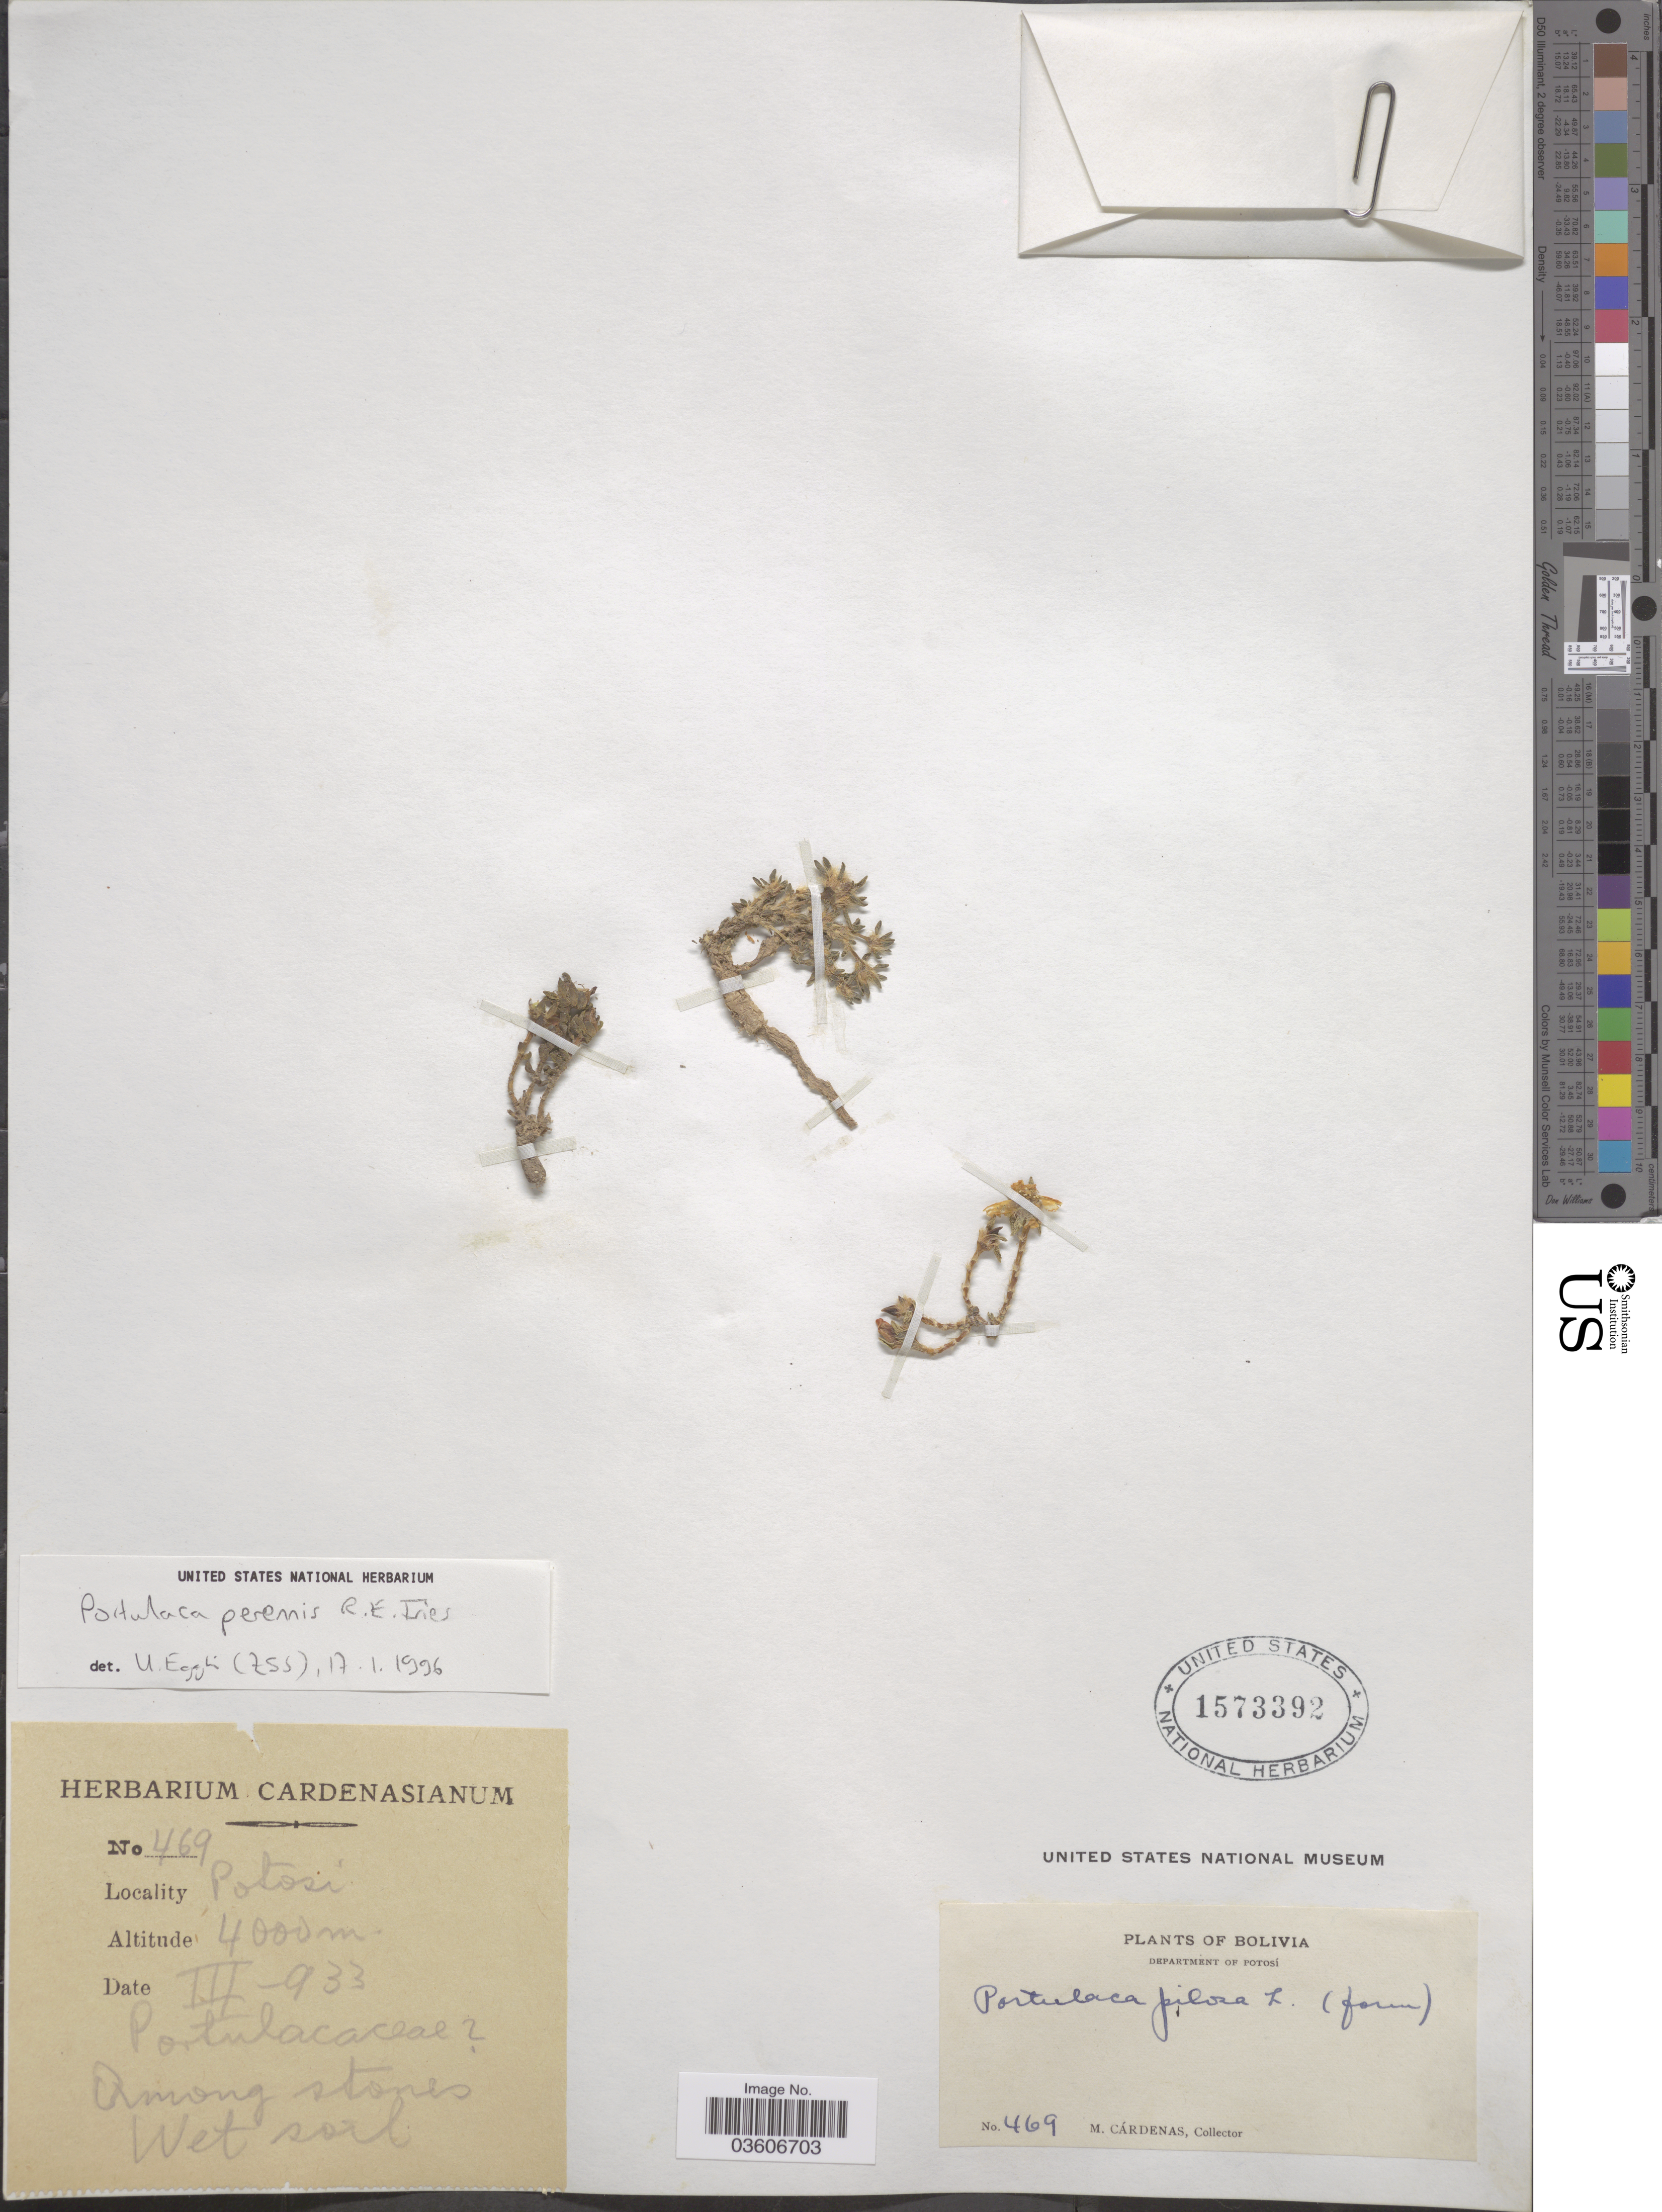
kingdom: Plantae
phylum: Tracheophyta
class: Magnoliopsida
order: Caryophyllales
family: Portulacaceae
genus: Portulaca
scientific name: Portulaca perennis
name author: R.E. Fr.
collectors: M. Cárdenas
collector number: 469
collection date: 1933-03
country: Bolivia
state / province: Potosi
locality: Department of Potosí.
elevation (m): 4000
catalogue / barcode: US 1573392